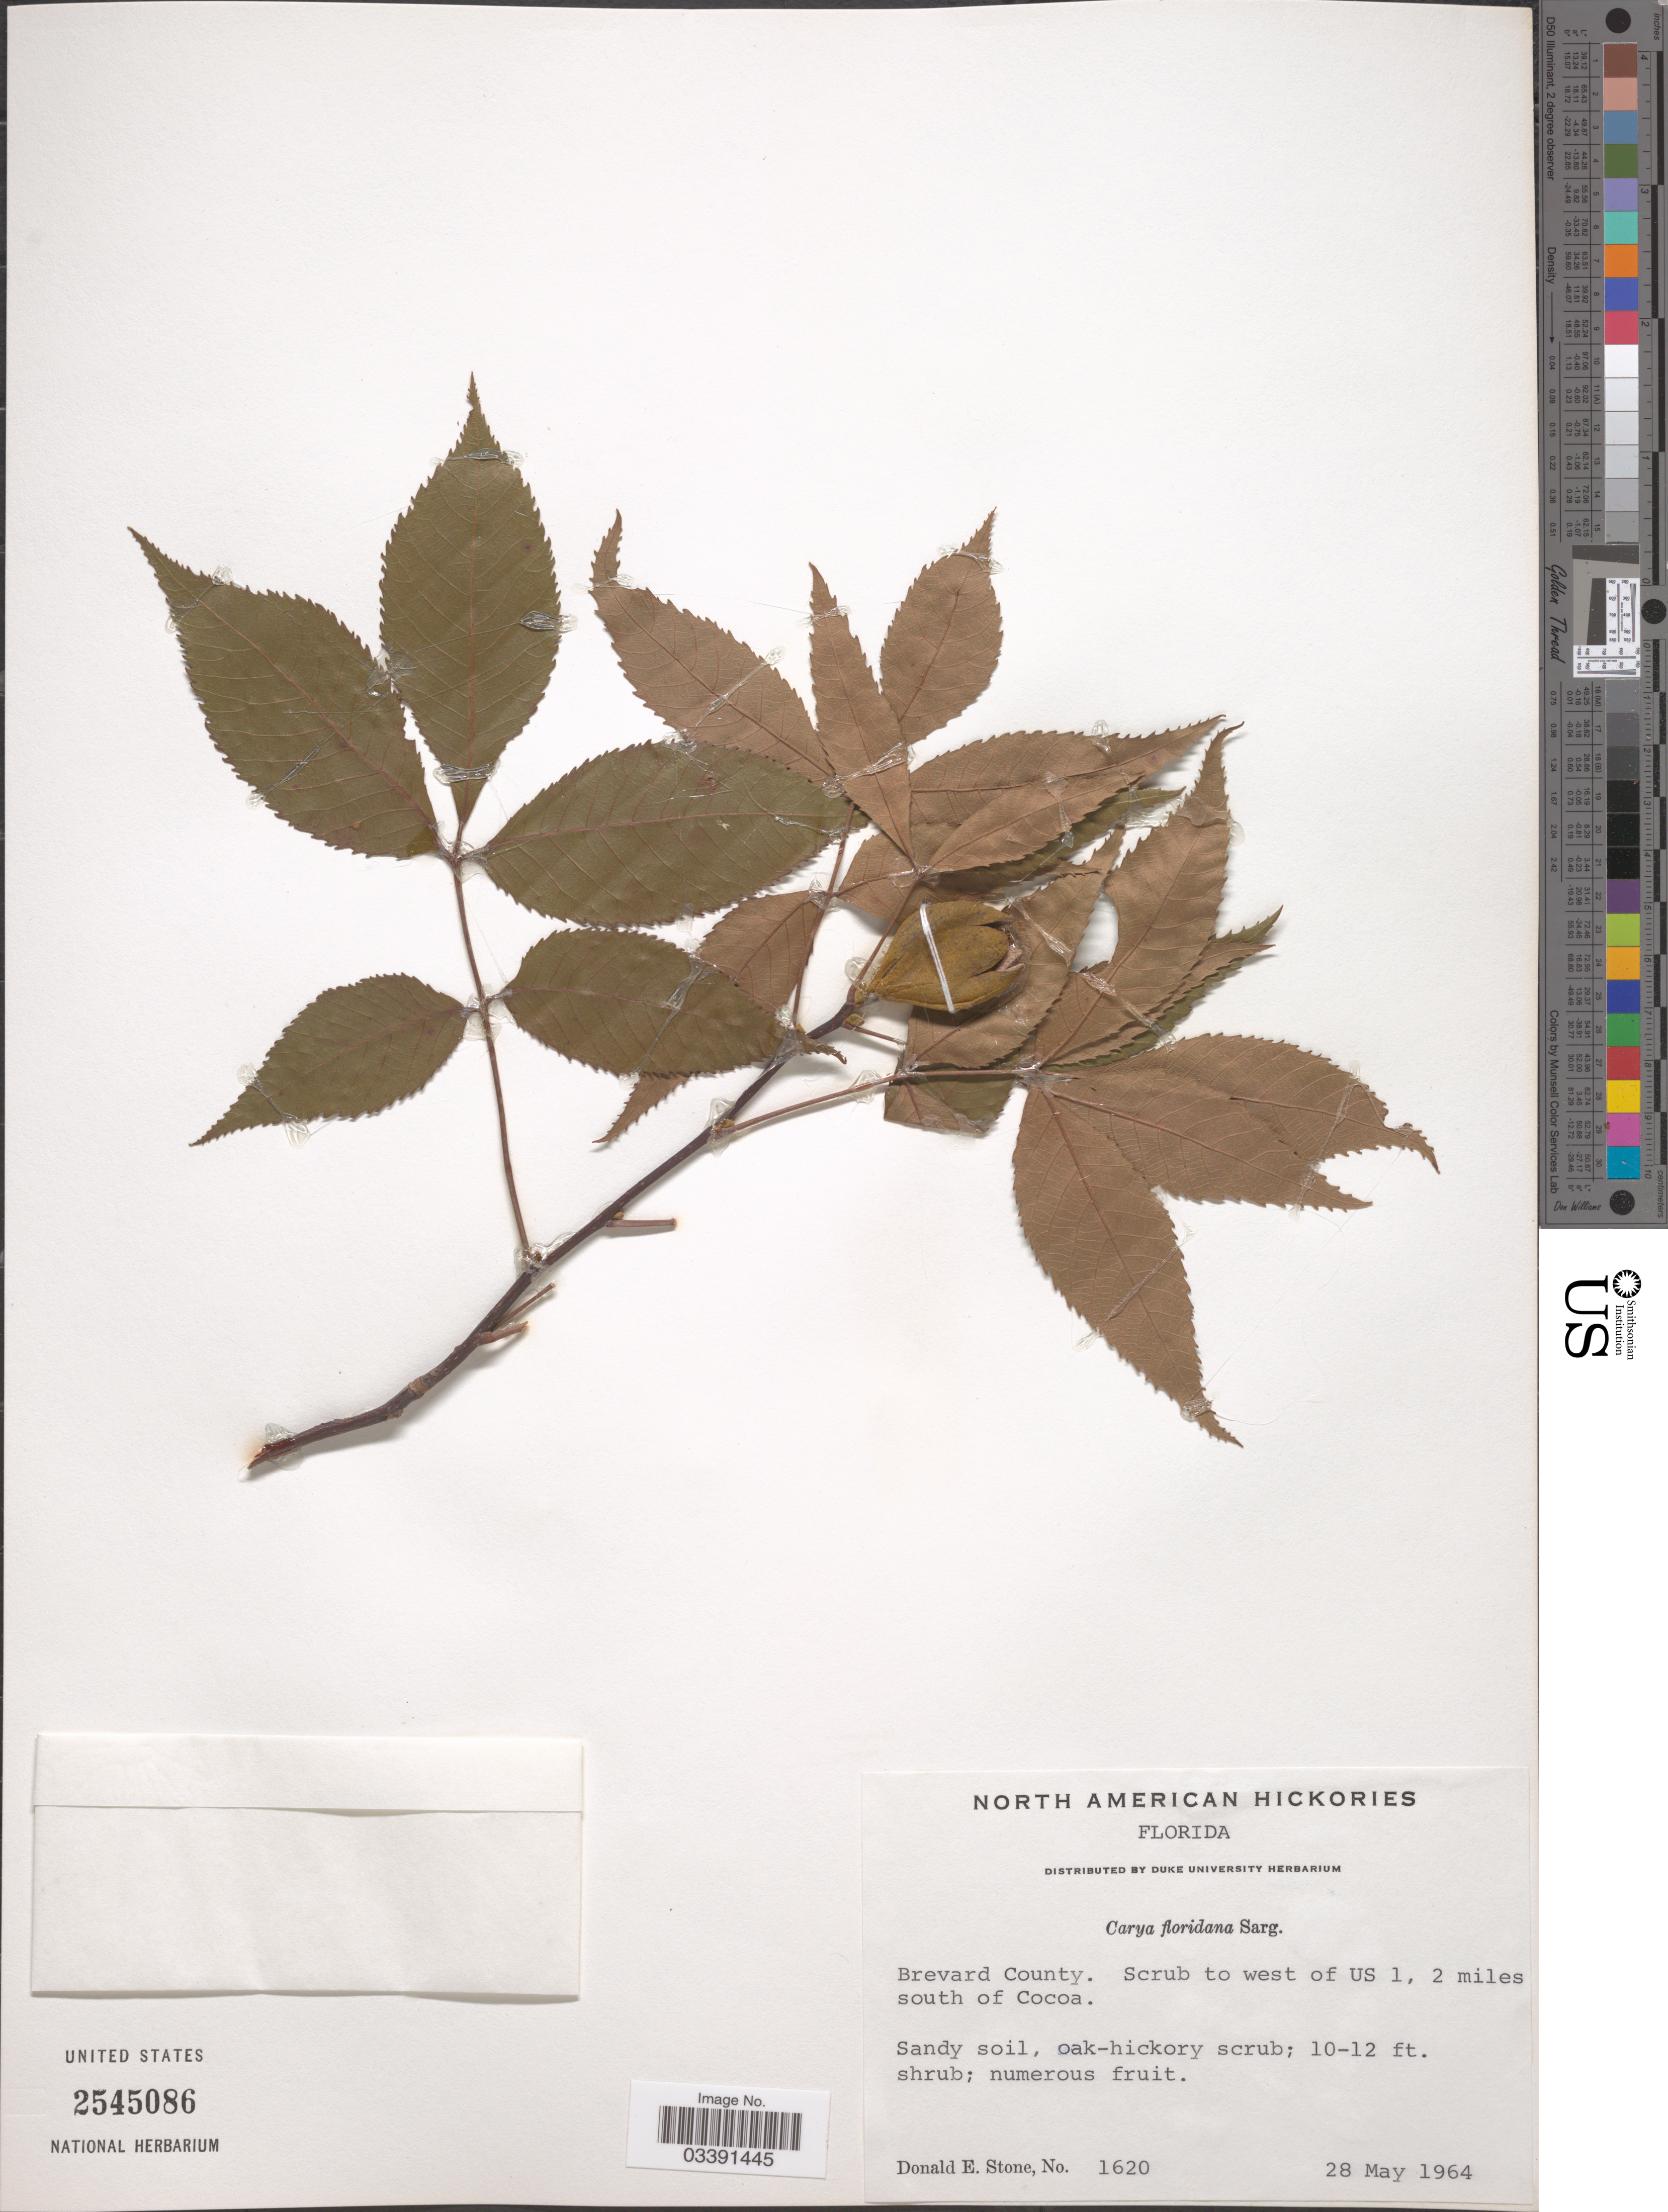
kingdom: Plantae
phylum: Tracheophyta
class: Magnoliopsida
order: Fagales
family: Juglandaceae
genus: Carya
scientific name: Carya floridana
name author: Sarg.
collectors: D. Stone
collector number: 1620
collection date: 1964-05-28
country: United States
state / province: Florida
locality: Brevard County. Scrub to west of US 1, 2 miles south of Cocoa.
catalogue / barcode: US 2545086